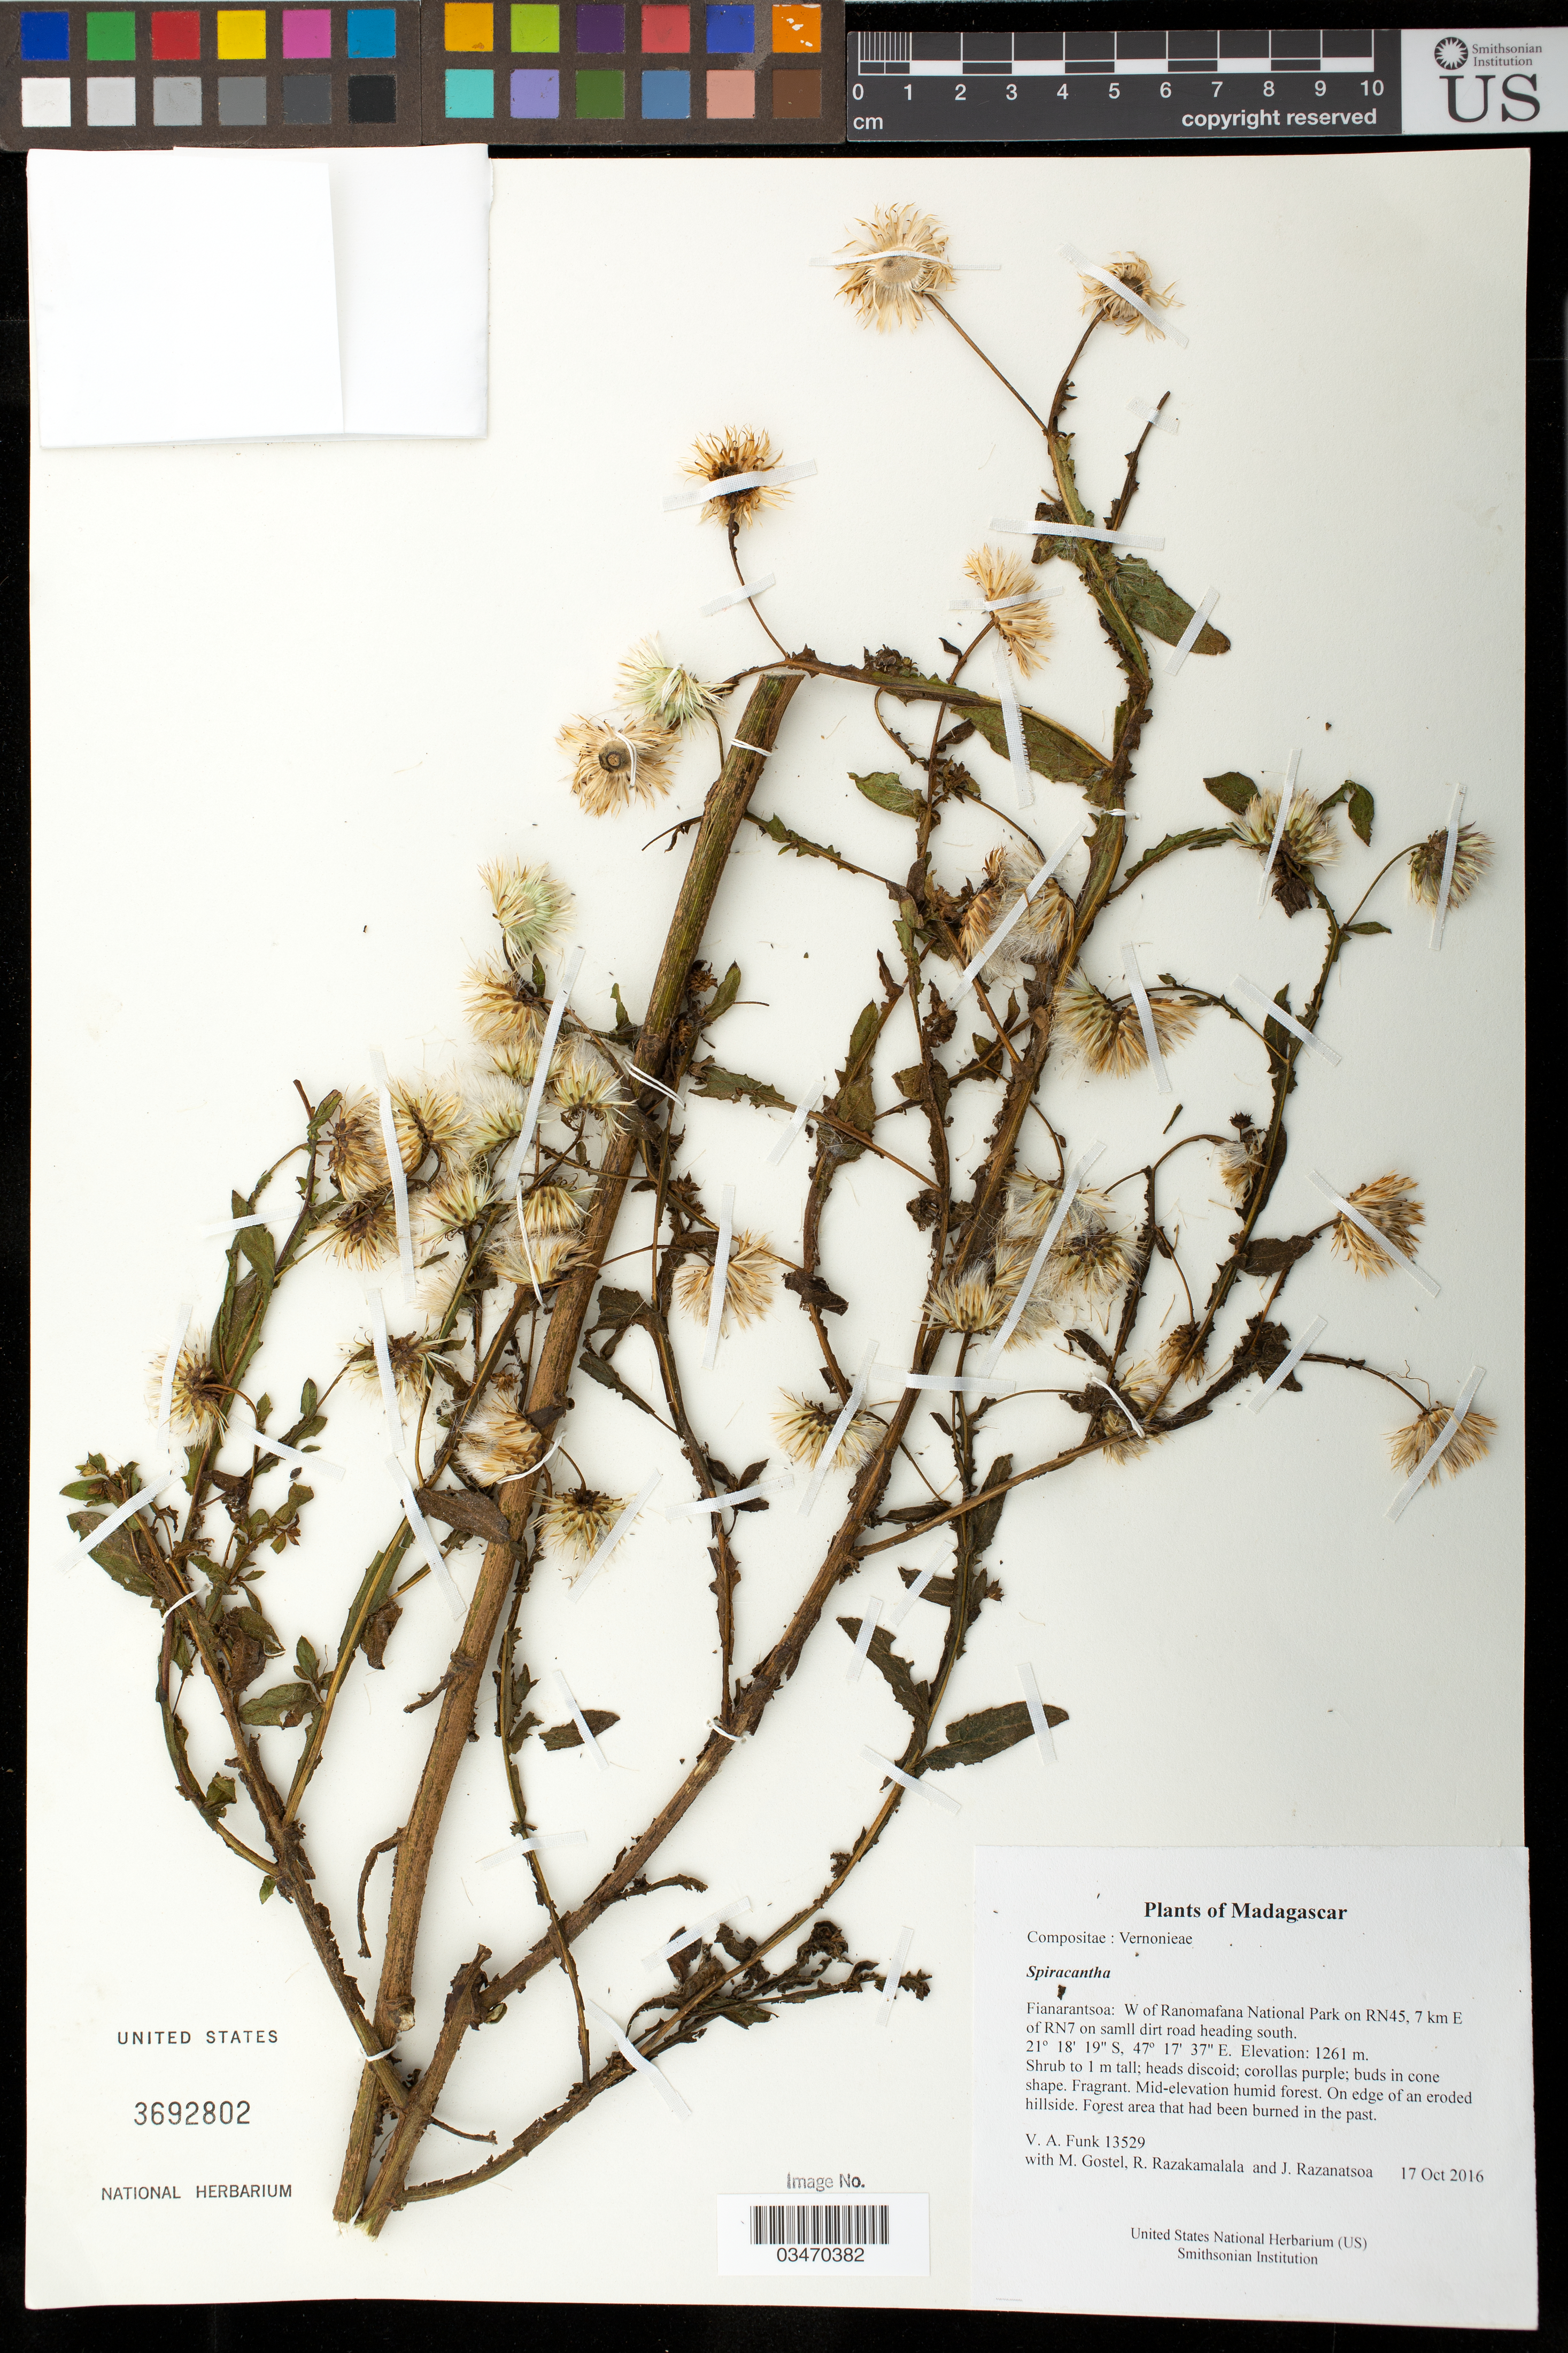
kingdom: Plantae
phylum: Tracheophyta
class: Magnoliopsida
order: Asterales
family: Asteraceae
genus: Spiracantha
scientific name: Spiracantha sp.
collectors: M. R. Gostel, R. Razakamalala & J. Razanatsoa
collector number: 13529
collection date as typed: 17 Oct 2016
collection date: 2016-10-17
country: Madagascar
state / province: Haute Matsiatra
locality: W of Ranomafana National Park on RN45, 7 km E of RN7 on samll dirt road heading south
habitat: Mid-elevation humid forest. On edge of an eroded hillside. Forest area that had been burned in the past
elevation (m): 1261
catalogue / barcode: US 3692802